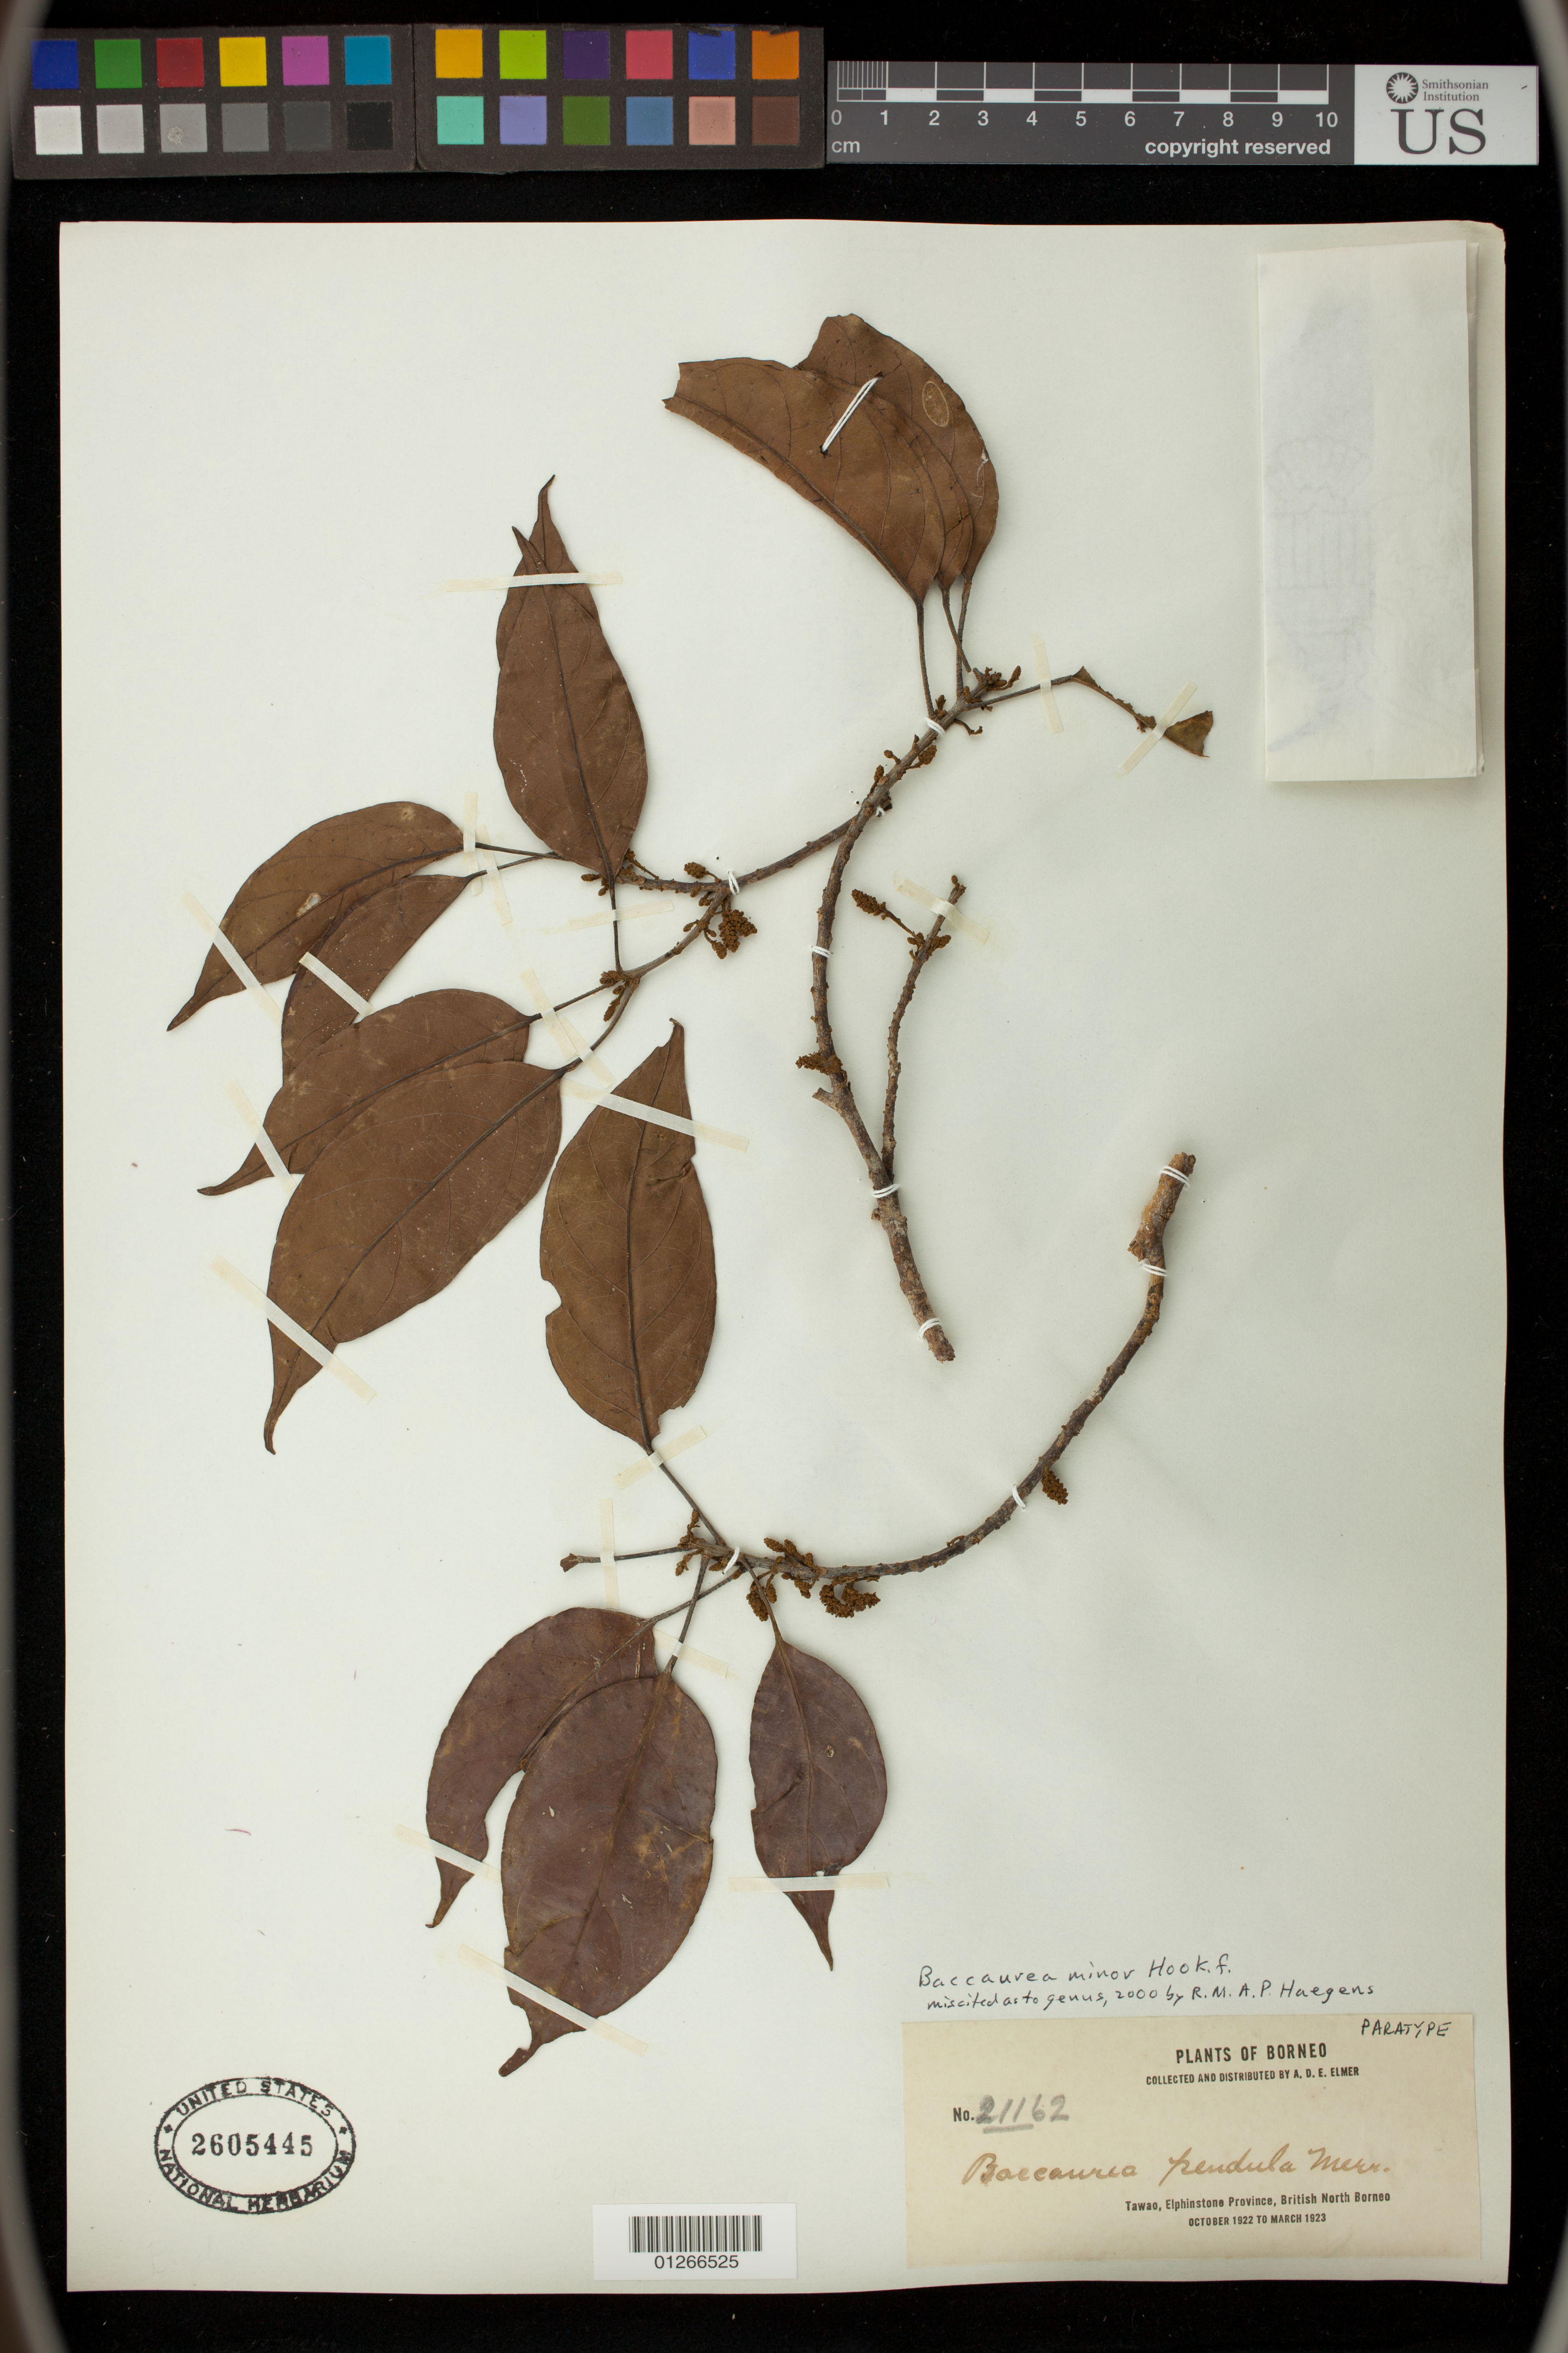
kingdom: Plantae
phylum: Tracheophyta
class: Magnoliopsida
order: Malpighiales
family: Phyllanthaceae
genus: Baccaurea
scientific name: Baccaurea minor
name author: Hook. f.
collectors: A. D. E. Elmer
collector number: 21162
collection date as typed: Oct 1922 to -- Mar 1923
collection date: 1922-10/1923-03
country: Malaysia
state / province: Sabah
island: Borneo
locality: Tawao, Elphinstone Province, British North Borneo.